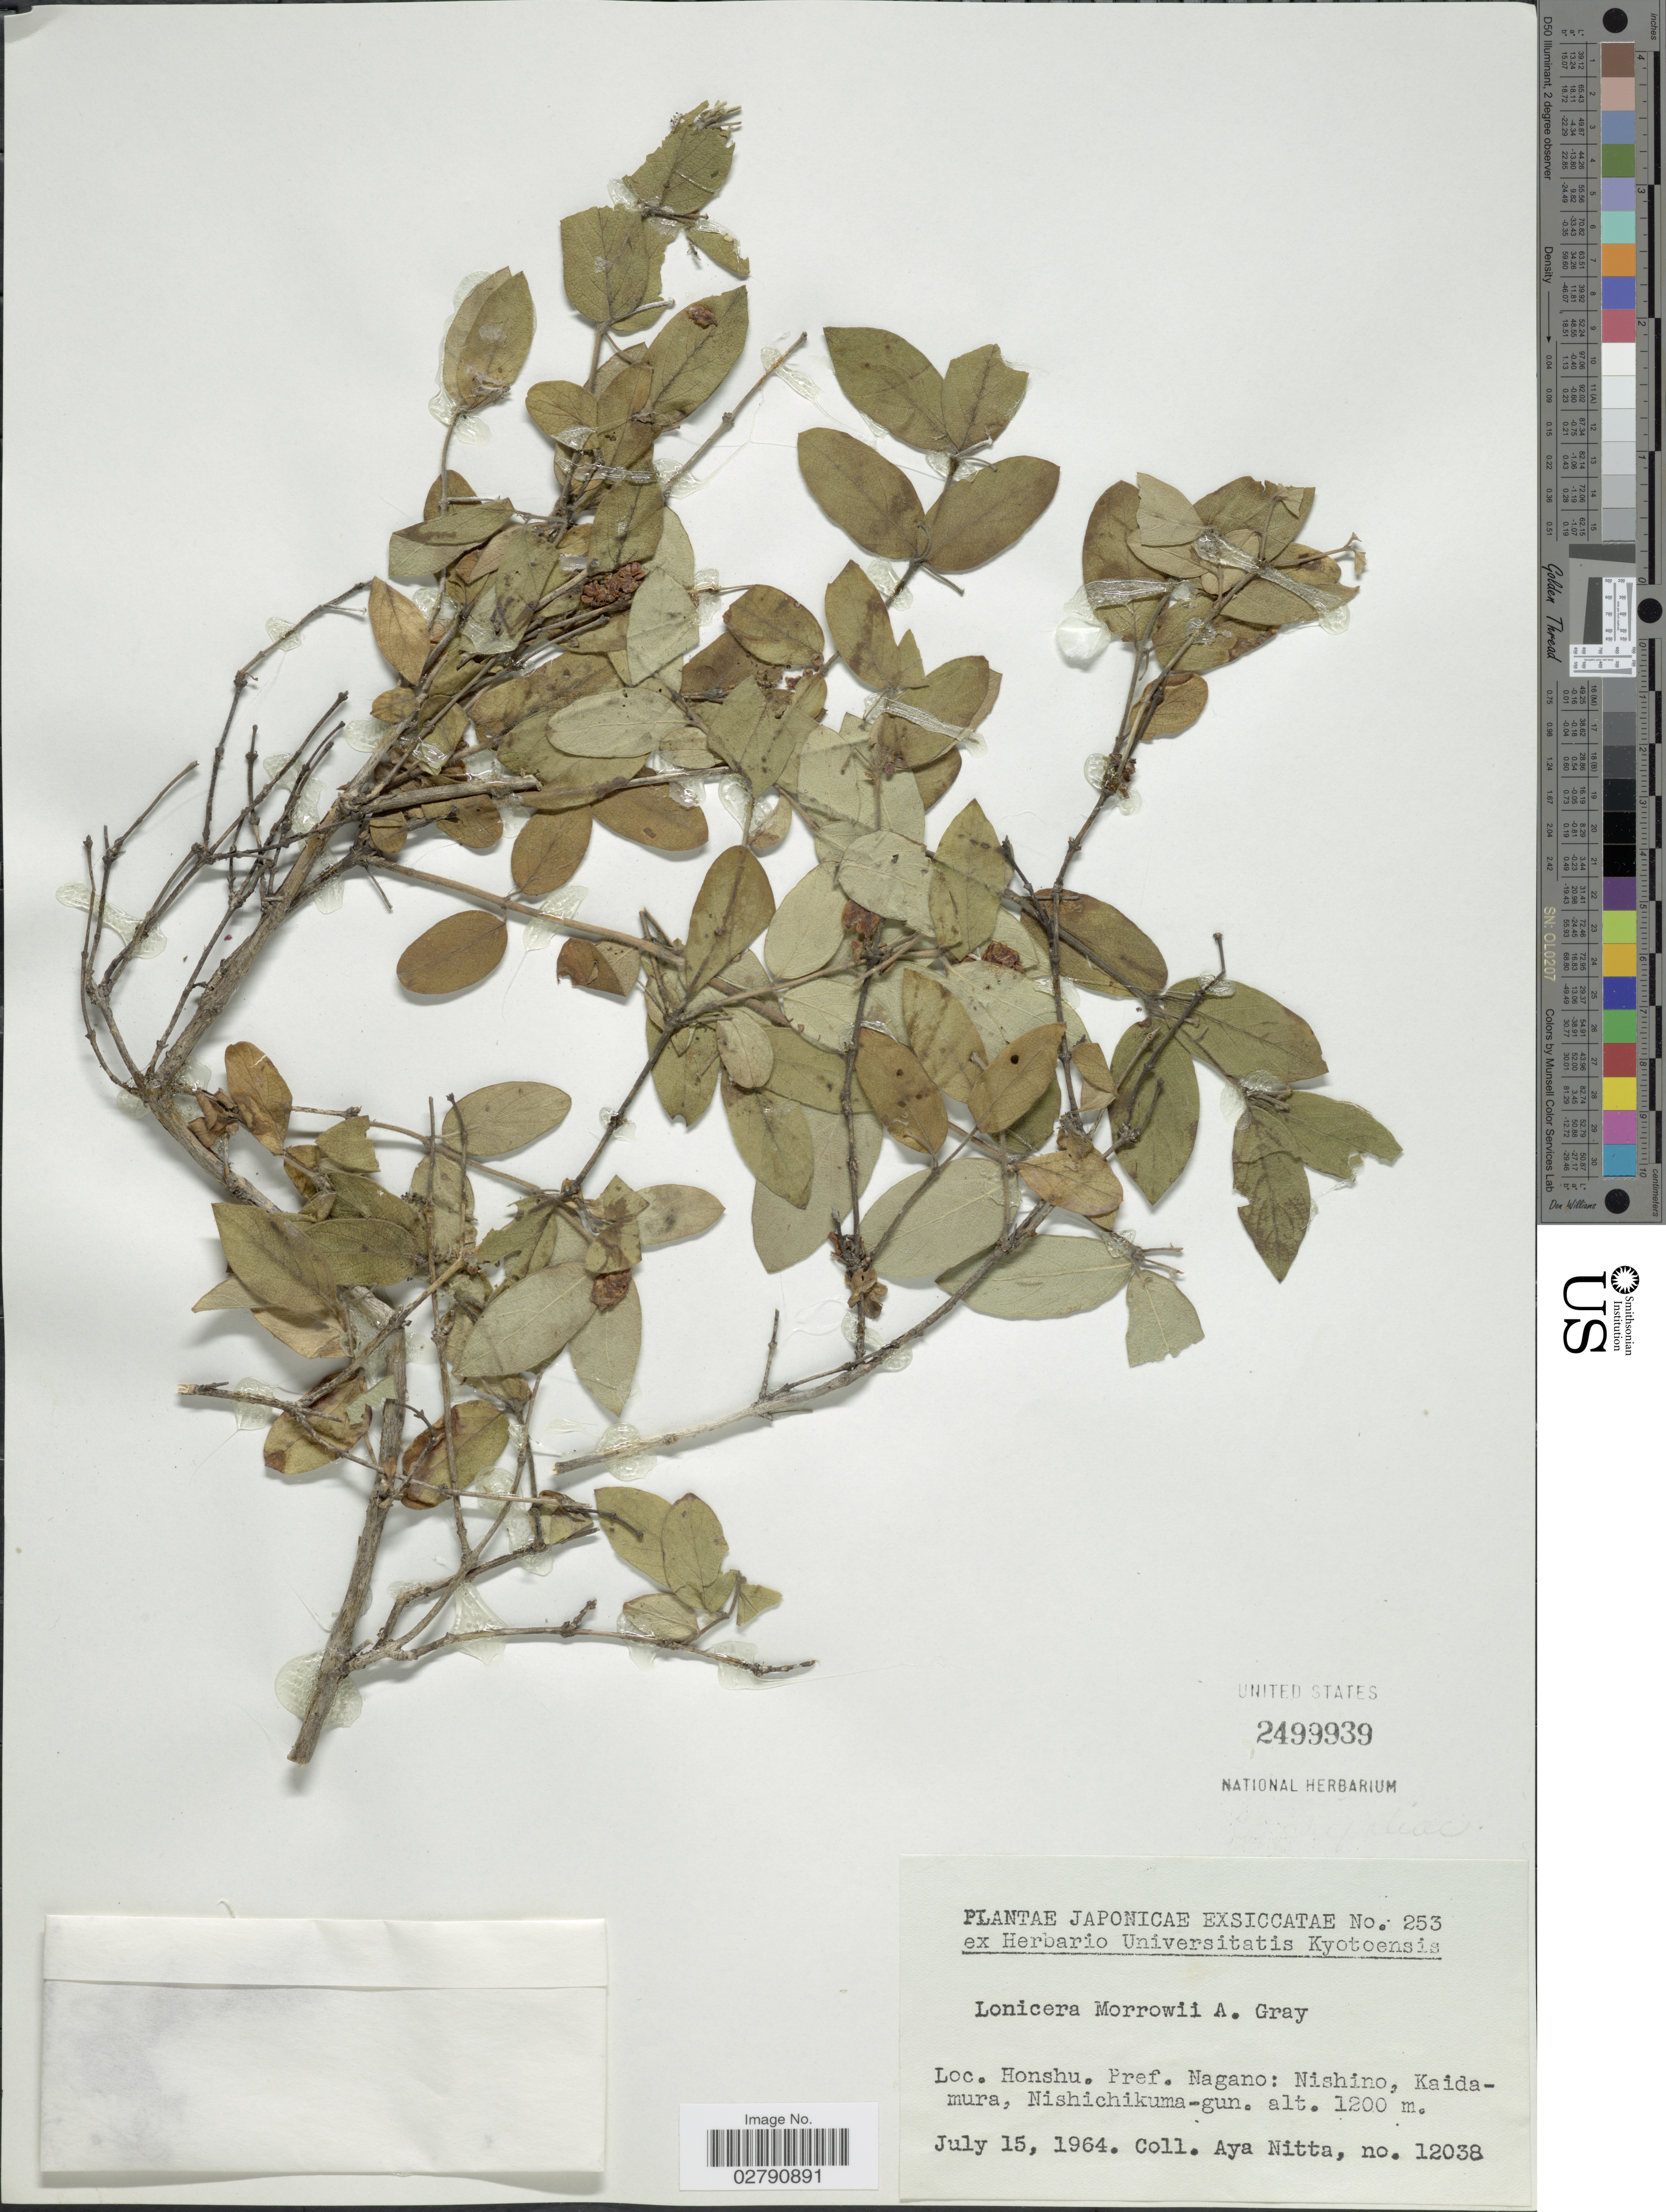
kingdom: Plantae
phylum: Tracheophyta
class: Magnoliopsida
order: Dipsacales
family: Caprifoliaceae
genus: Lonicera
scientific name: Lonicera morrowii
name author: A. Gray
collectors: A. Nitta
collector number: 12038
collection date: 1964-07-15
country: Japan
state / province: Nagano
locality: Honshu. Pref. Nagano: Nishino, Kaidamura, Nischichikuma-gun.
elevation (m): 1200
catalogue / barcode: US 2499939